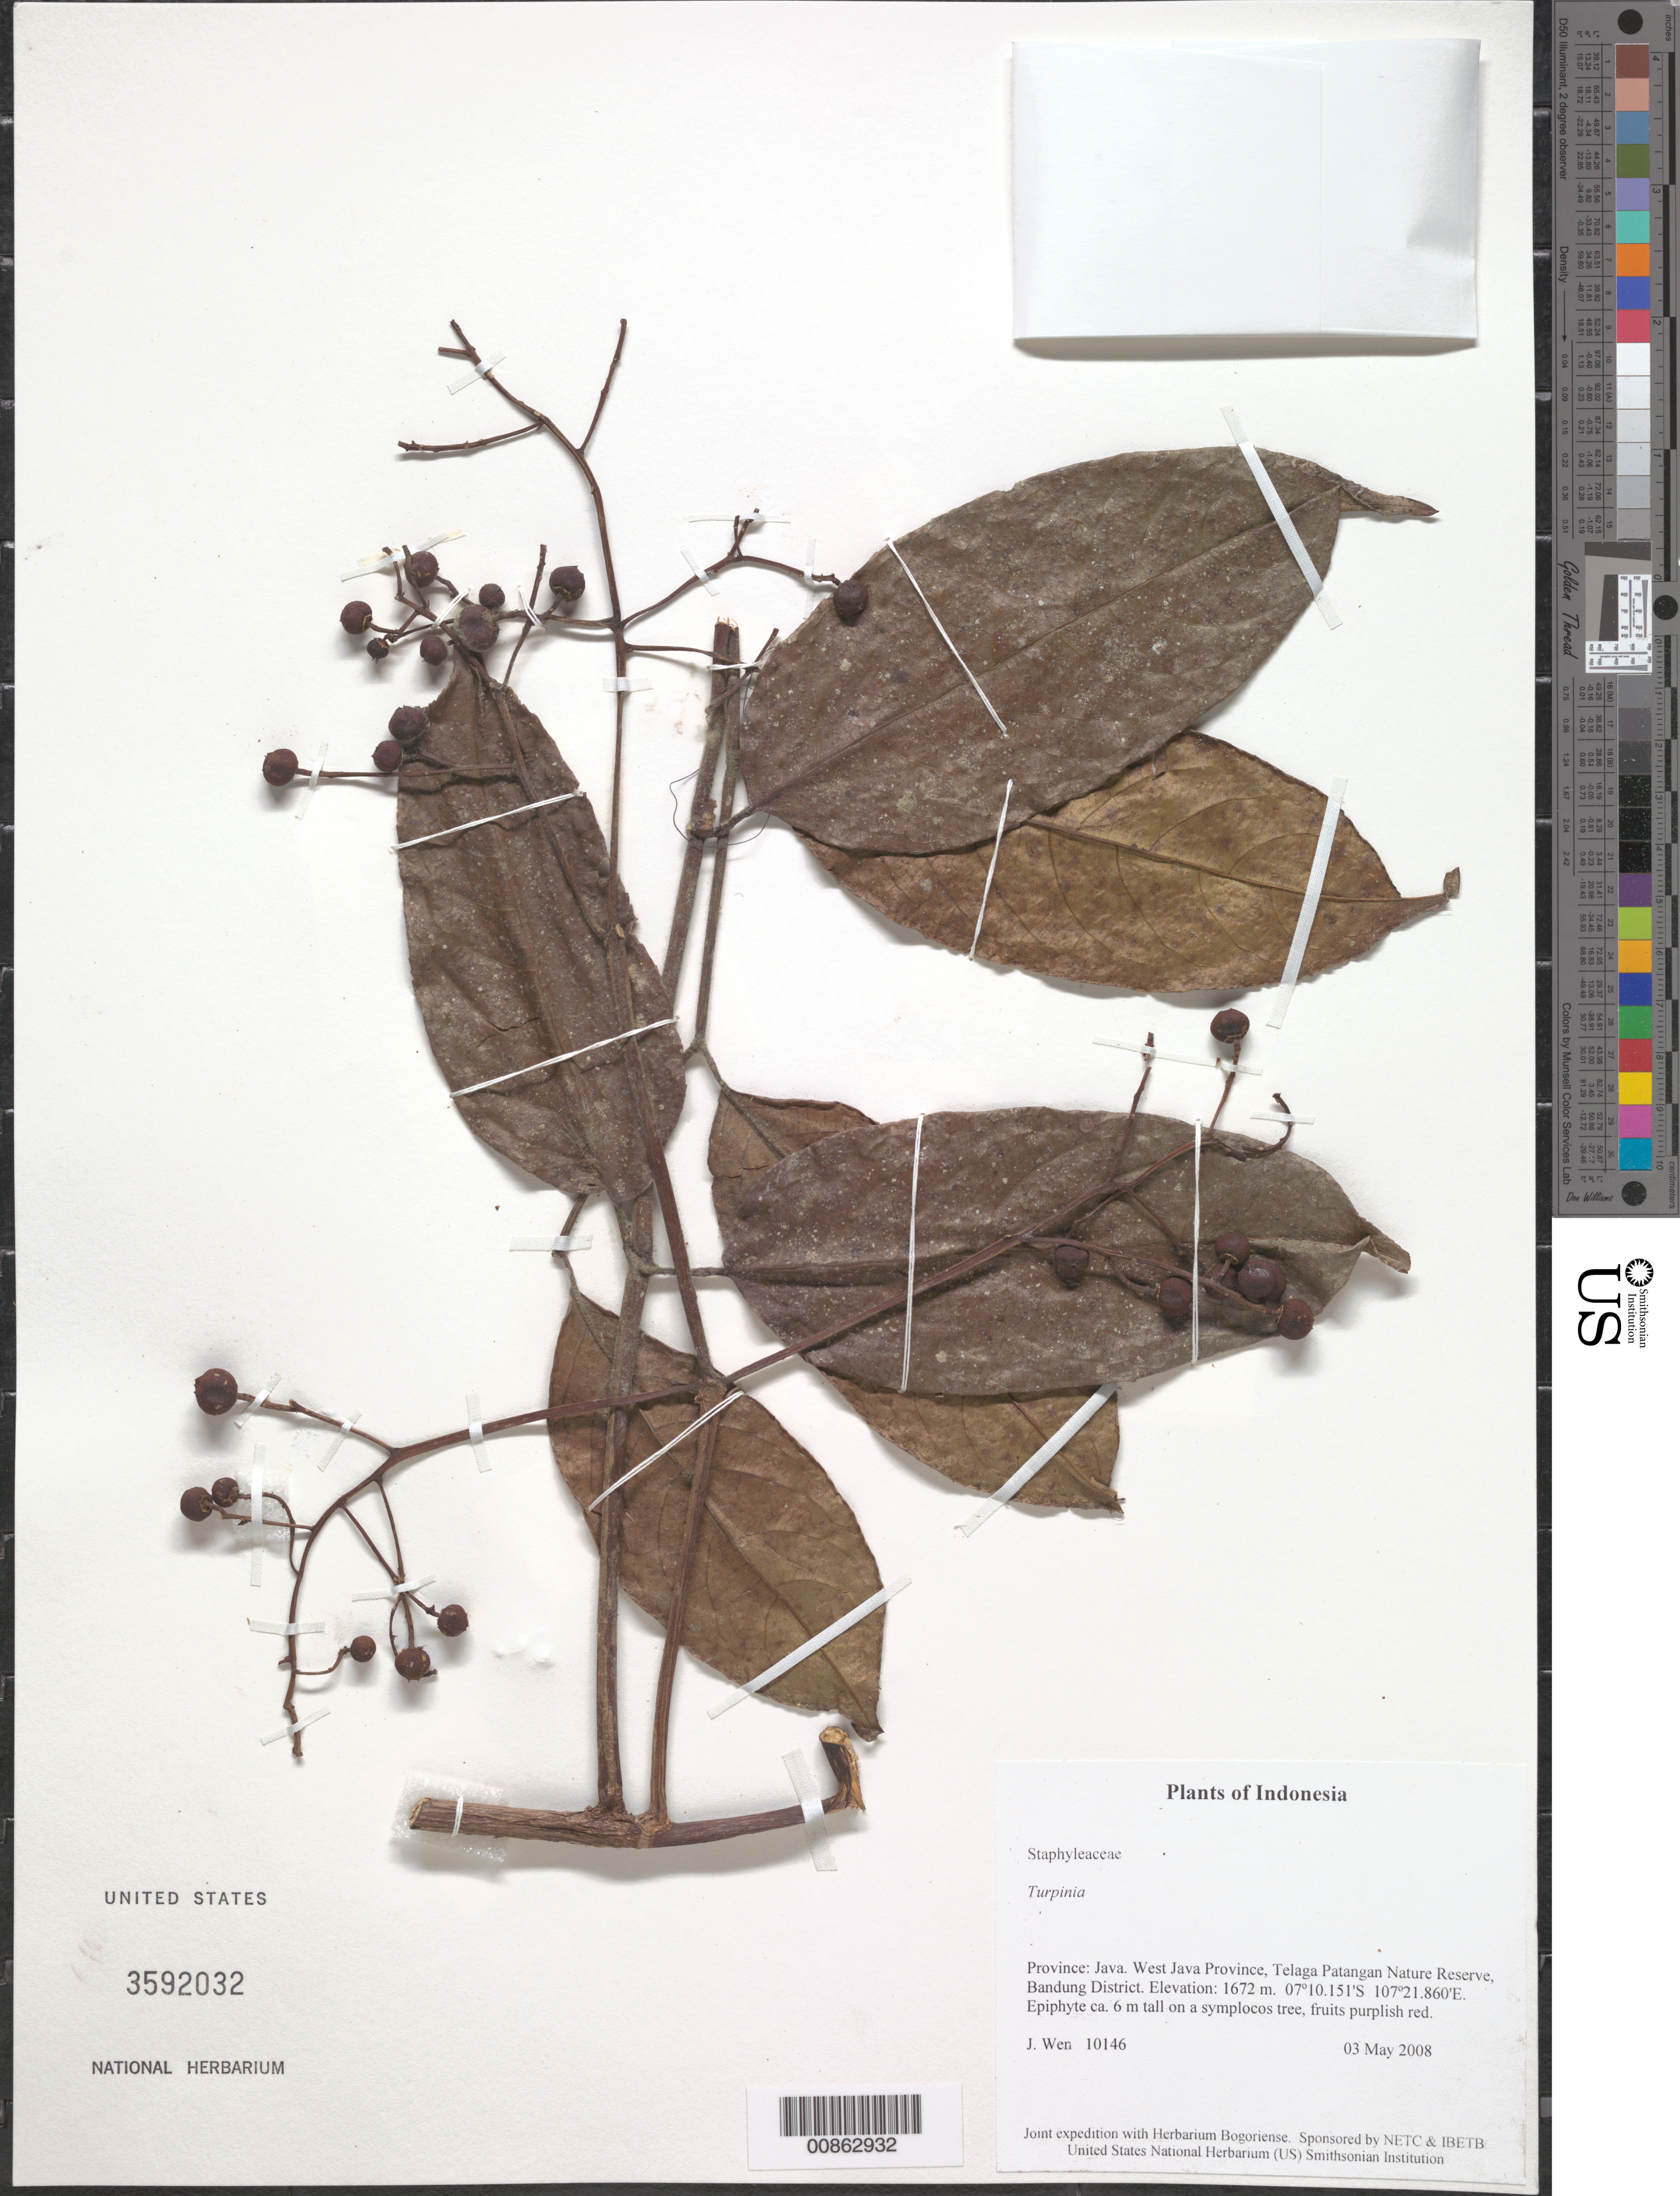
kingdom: Plantae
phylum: Tracheophyta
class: Magnoliopsida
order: Crossosomatales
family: Staphyleaceae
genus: Turpinia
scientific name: Turpinia sp.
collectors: J. Wen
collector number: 10146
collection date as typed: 03 May 2008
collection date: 2008-05-03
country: Indonesia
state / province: Java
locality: West Java Province, Telaga Patangan Nature Reserve, Bandung District.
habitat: On a Symplocos tree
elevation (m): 1672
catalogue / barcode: US 3592032